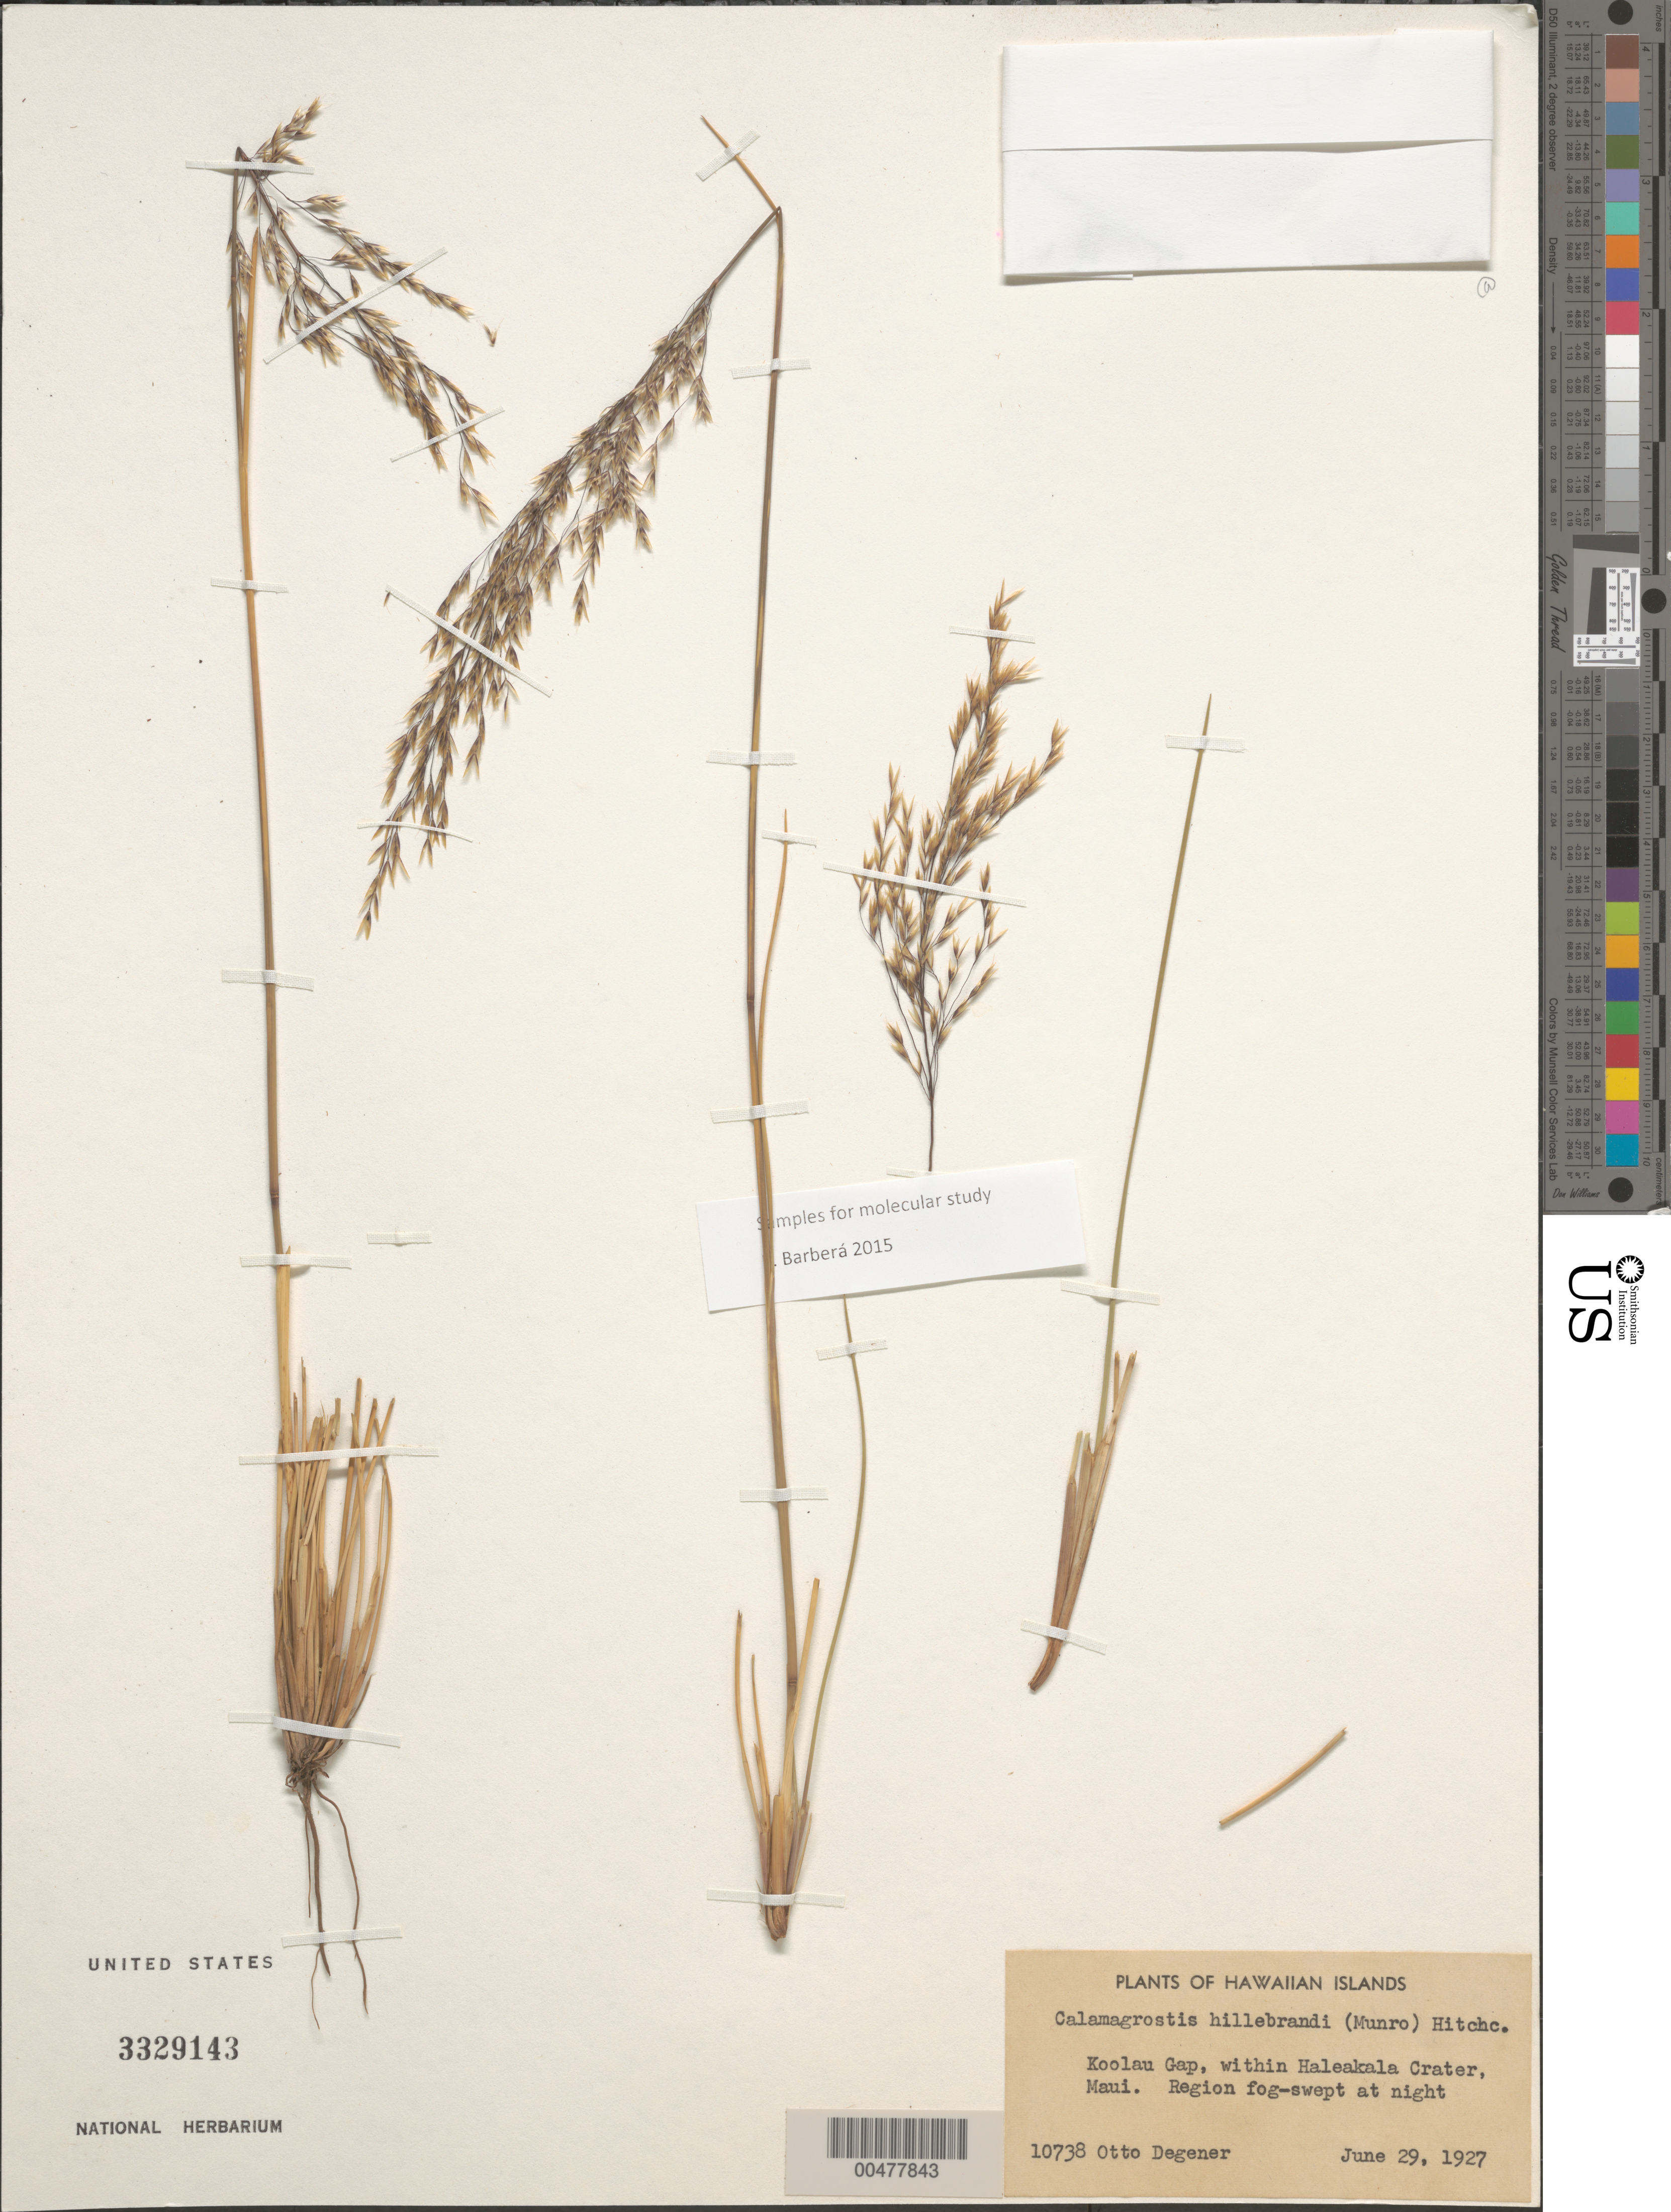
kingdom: Plantae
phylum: Tracheophyta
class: Liliopsida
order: Poales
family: Poaceae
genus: Calamagrostis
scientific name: Calamagrostis hillebrandii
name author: (Munro ex Hillebr.) Hitchc.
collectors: O. Degener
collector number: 10738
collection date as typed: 29 Jun 1927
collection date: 1927-06-29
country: United States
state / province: Hawaii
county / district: Maui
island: Maui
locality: Koolau Gap, within Haleakala Crater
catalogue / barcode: US 3329143